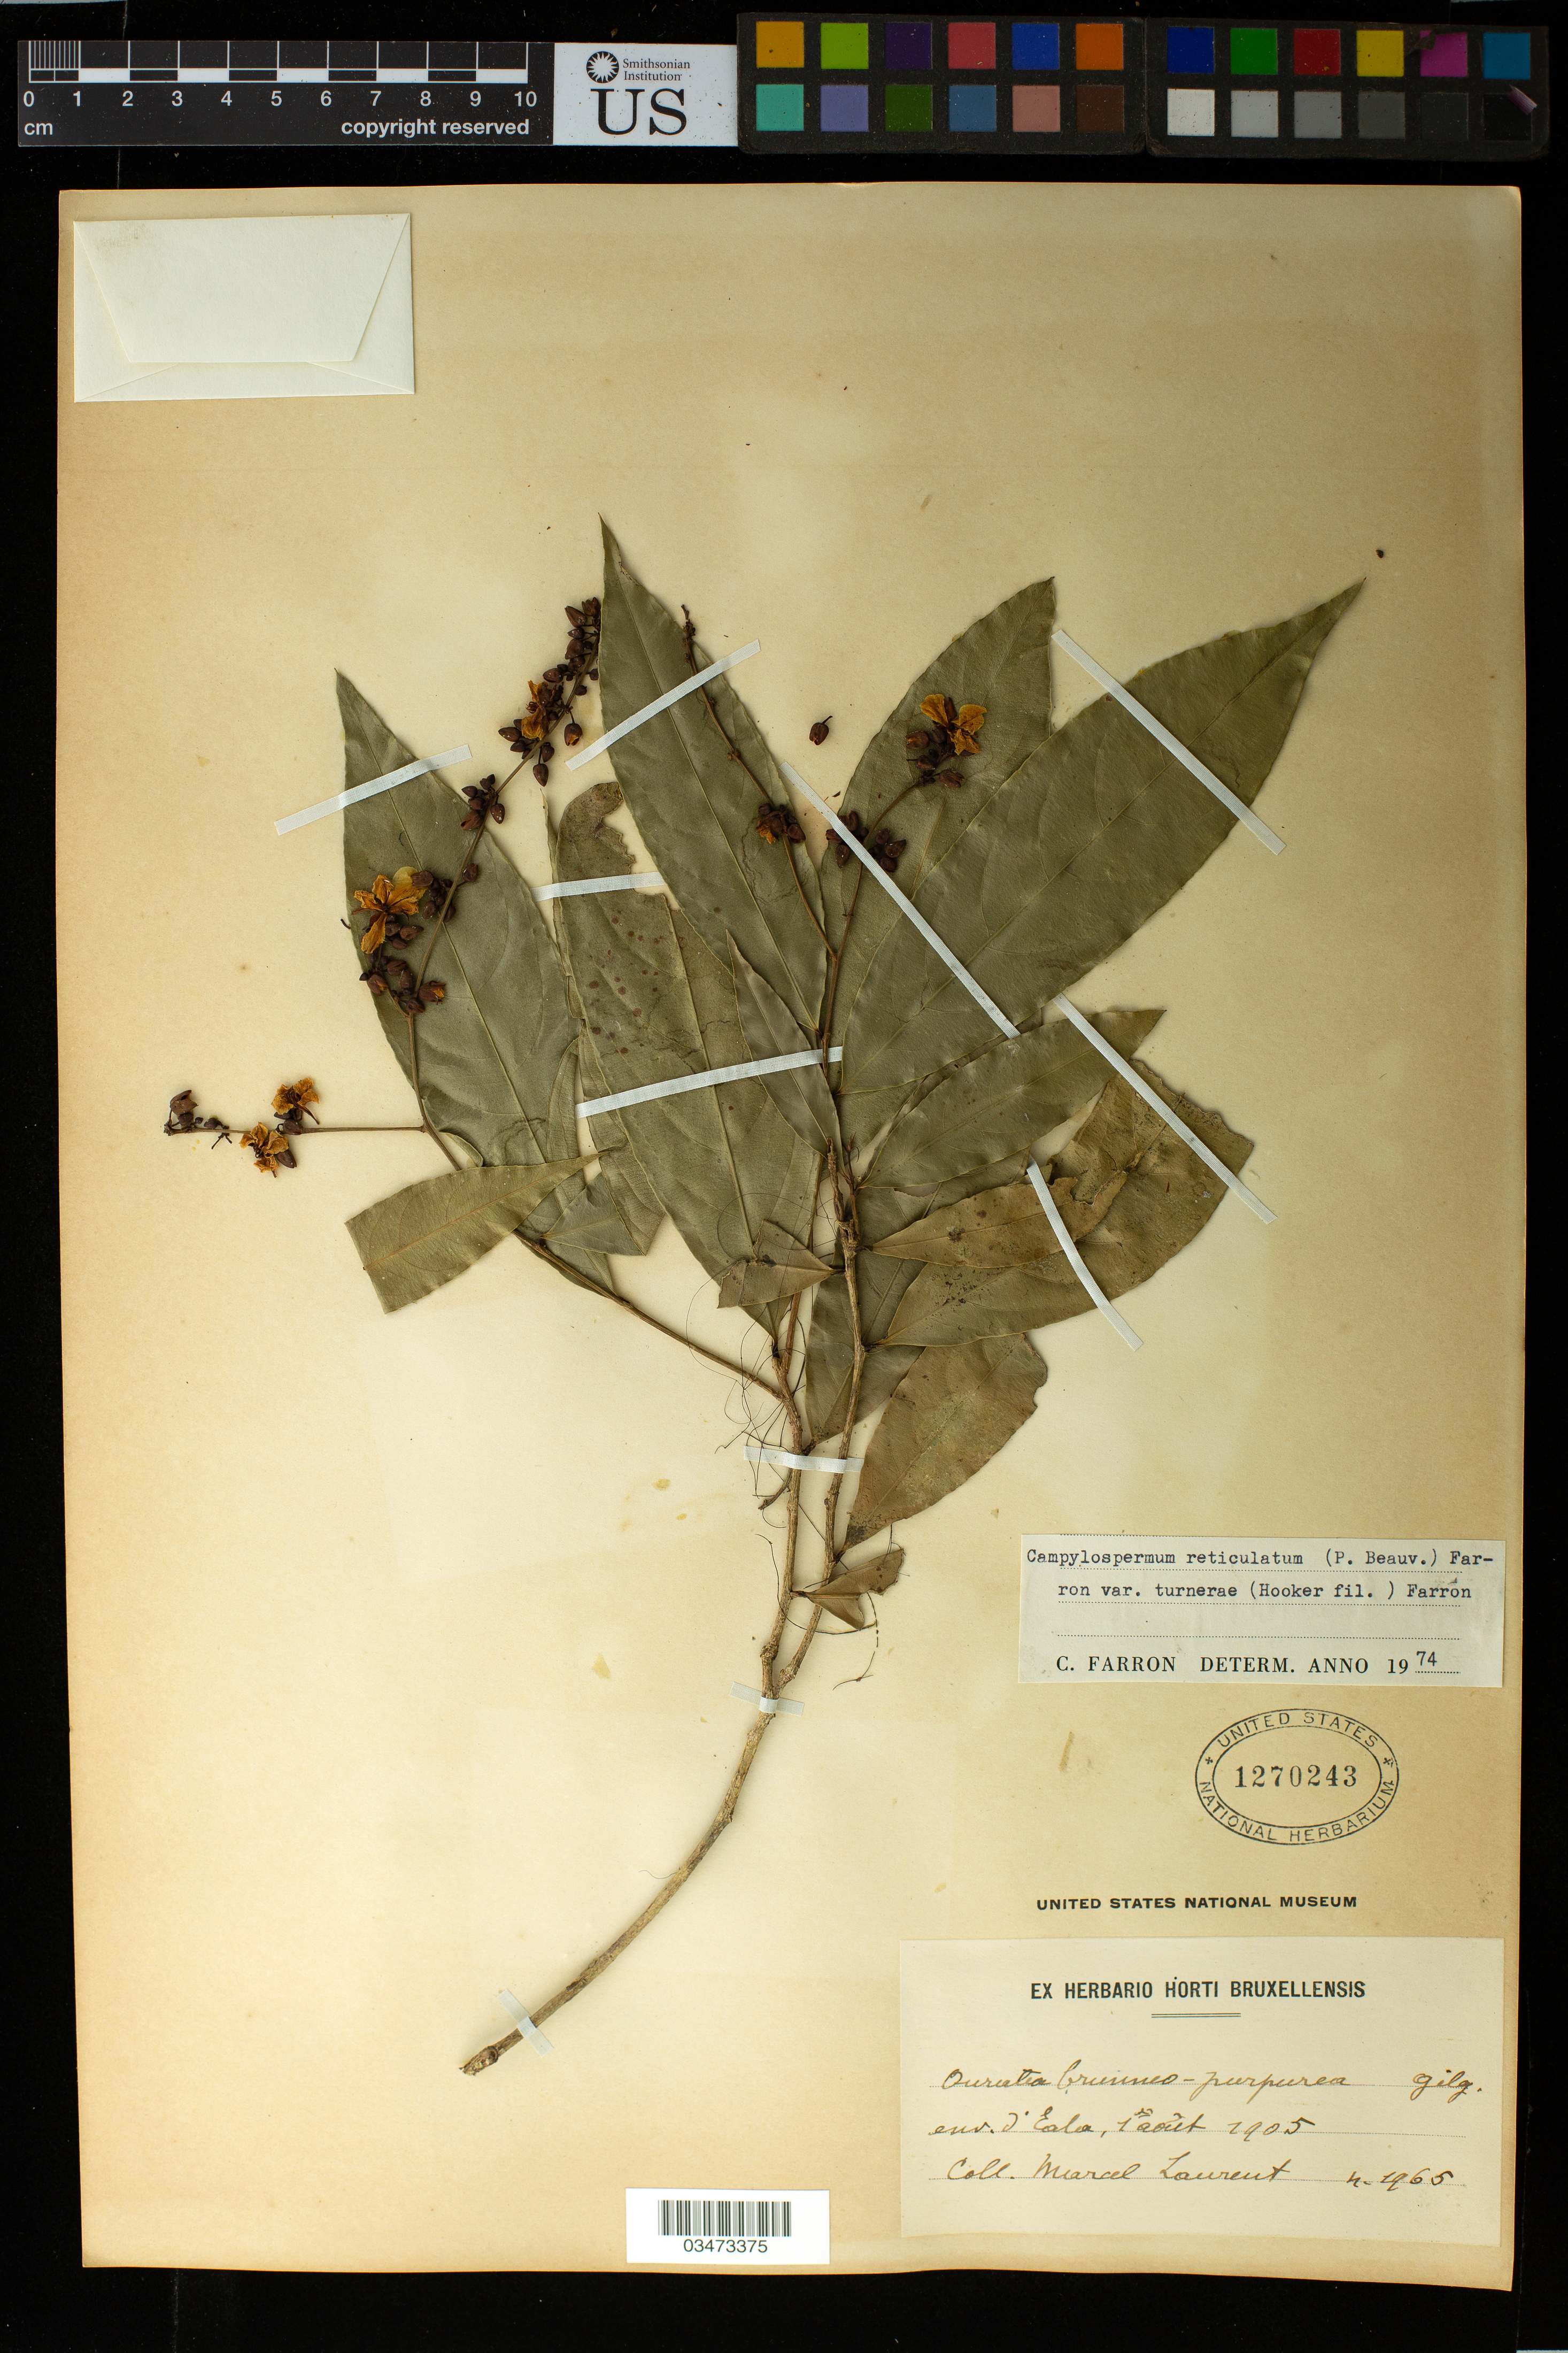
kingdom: Plantae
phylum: Tracheophyta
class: Magnoliopsida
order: Malpighiales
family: Ochnaceae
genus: Campylospermum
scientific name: Campylospermum reticulatum var. turnerae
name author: (L.H. Hooker) Farron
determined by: Farron, Claude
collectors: M. Laurent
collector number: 1965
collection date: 1905-08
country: Congo, Democratic Republic of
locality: Env. d'Eala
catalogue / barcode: US 1270243